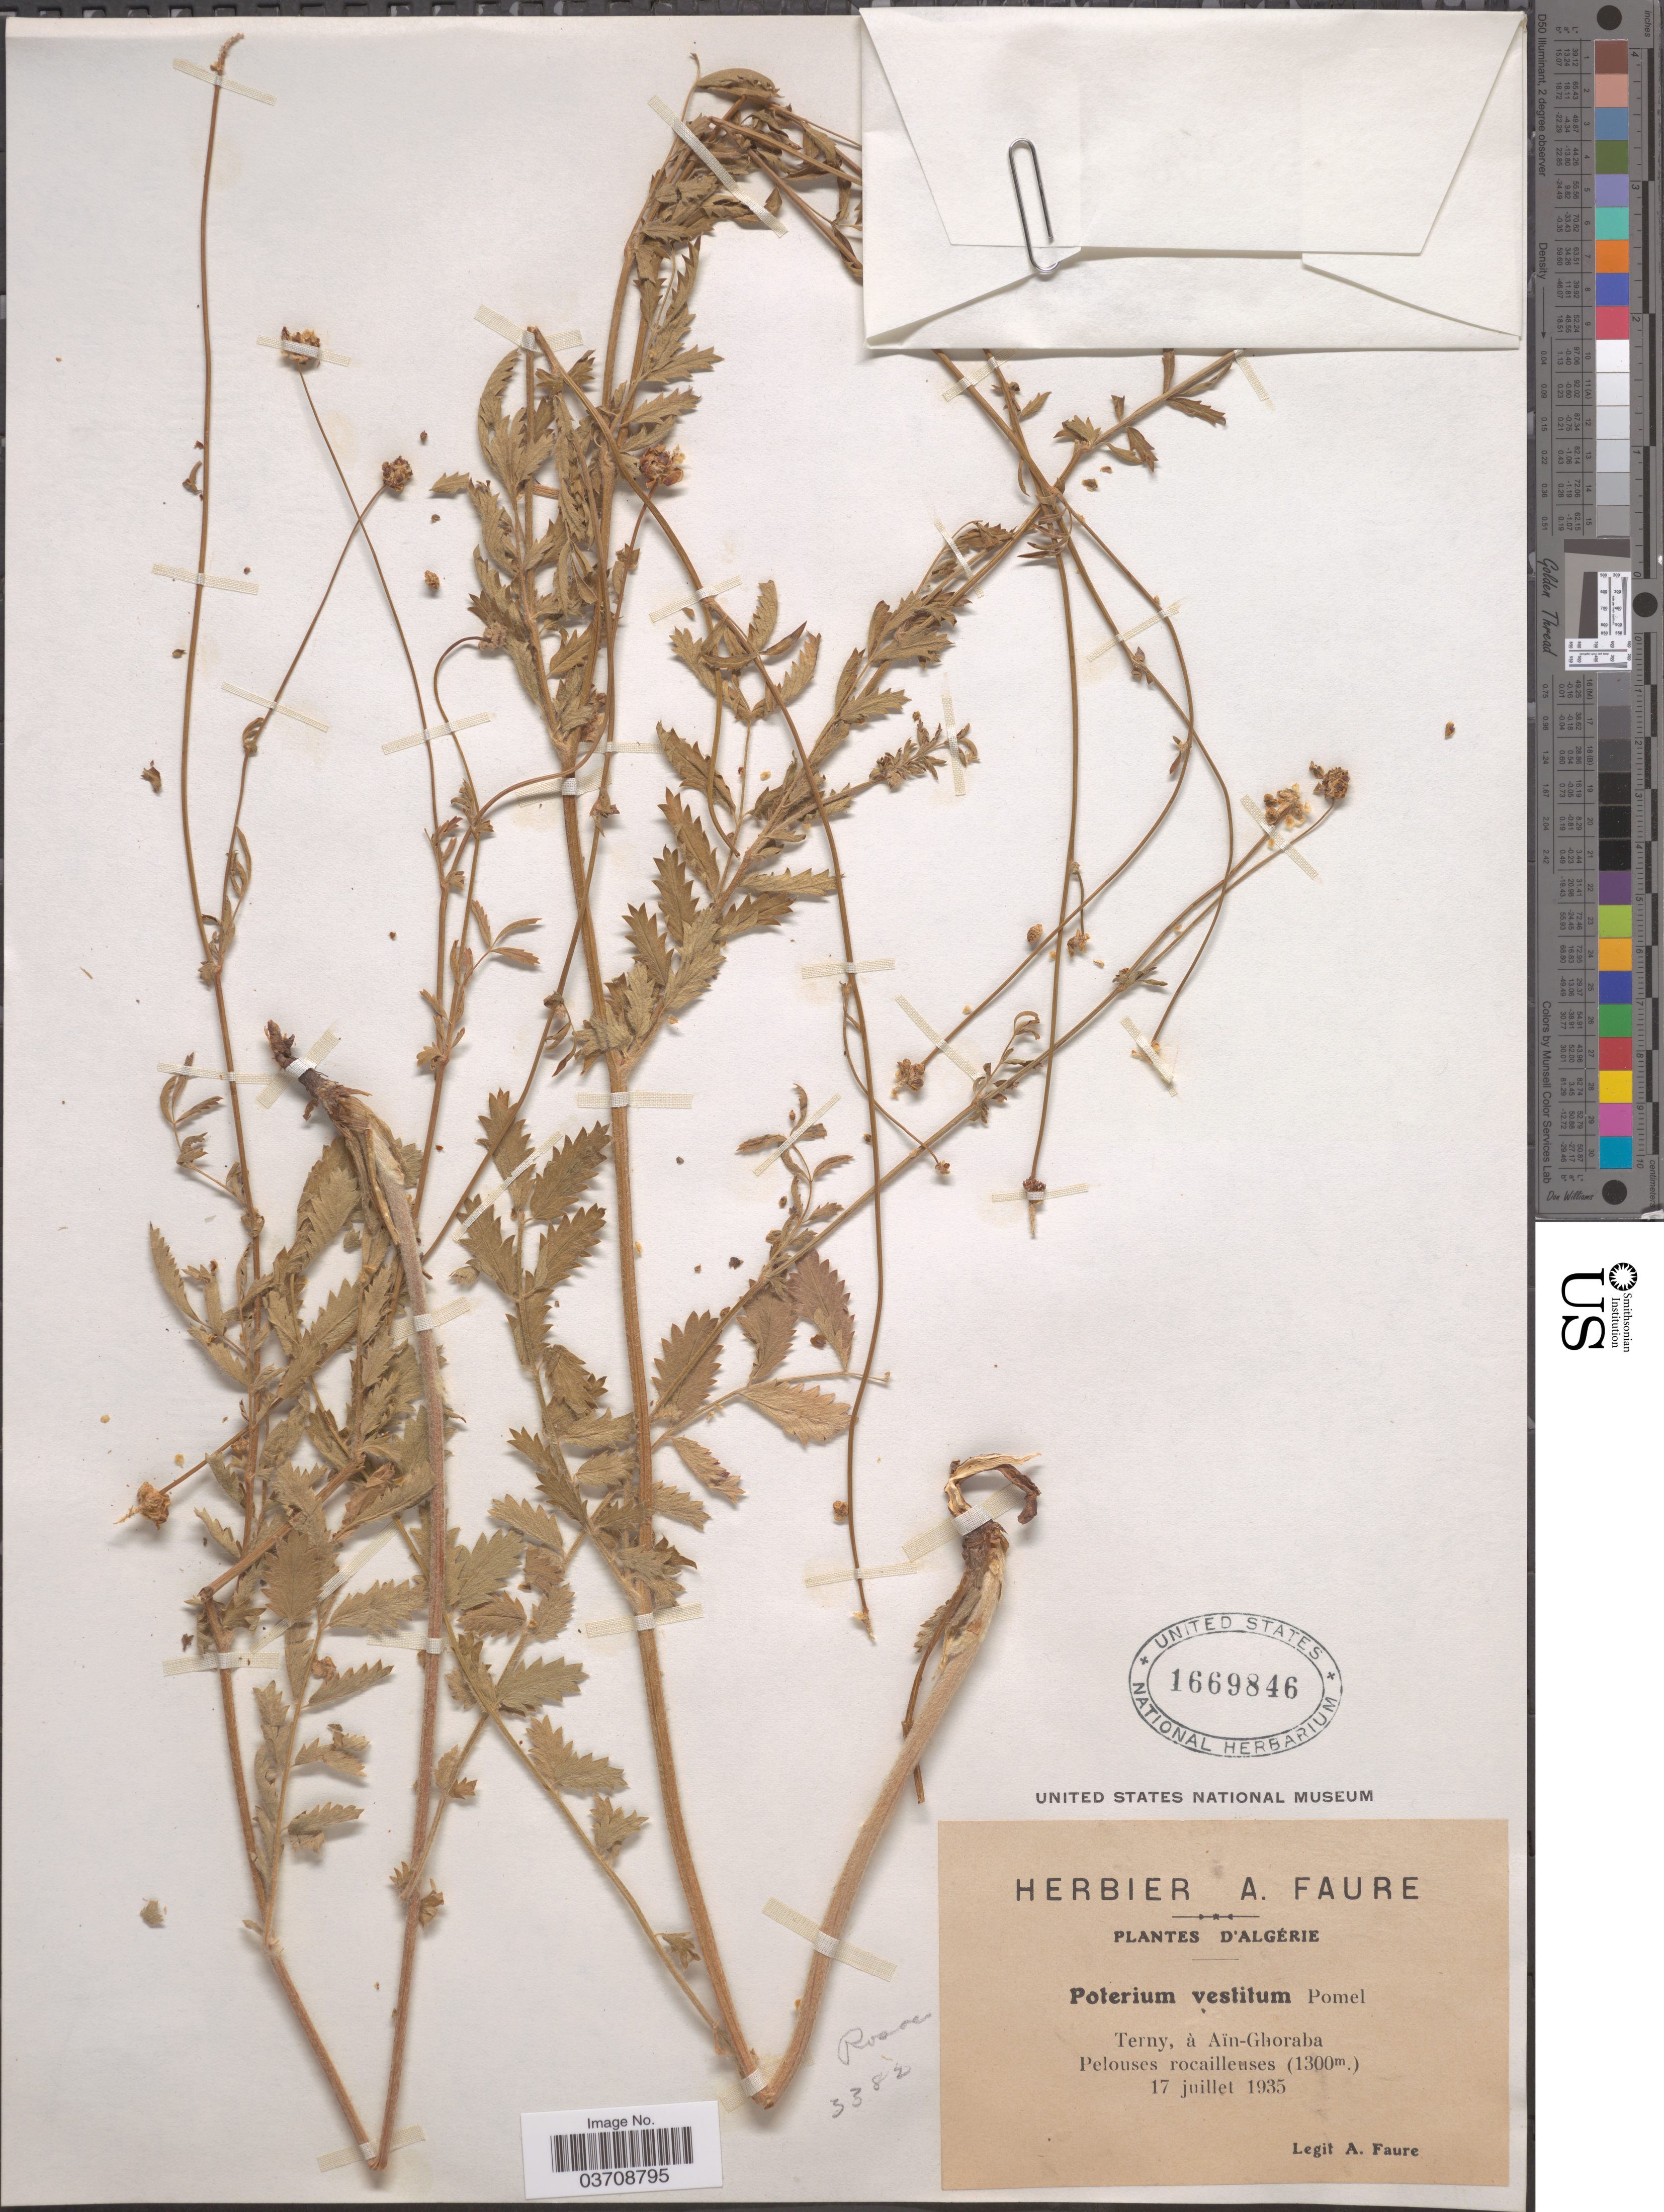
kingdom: Plantae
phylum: Tracheophyta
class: Magnoliopsida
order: Rosales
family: Rosaceae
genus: Sanguisorba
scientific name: Sanguisorba vestita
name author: (Pomel) Nordborg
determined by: Strong, Mark T., (BOT), Smithsonian Institution - National Museum of Natural History (UNITED STATES)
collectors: A. Faure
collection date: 1935-07-17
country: Algeria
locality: Algérie. Terny, à Aïn-Ghoraba. Pelouses rocailleuses.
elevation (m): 1300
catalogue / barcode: US 1669846